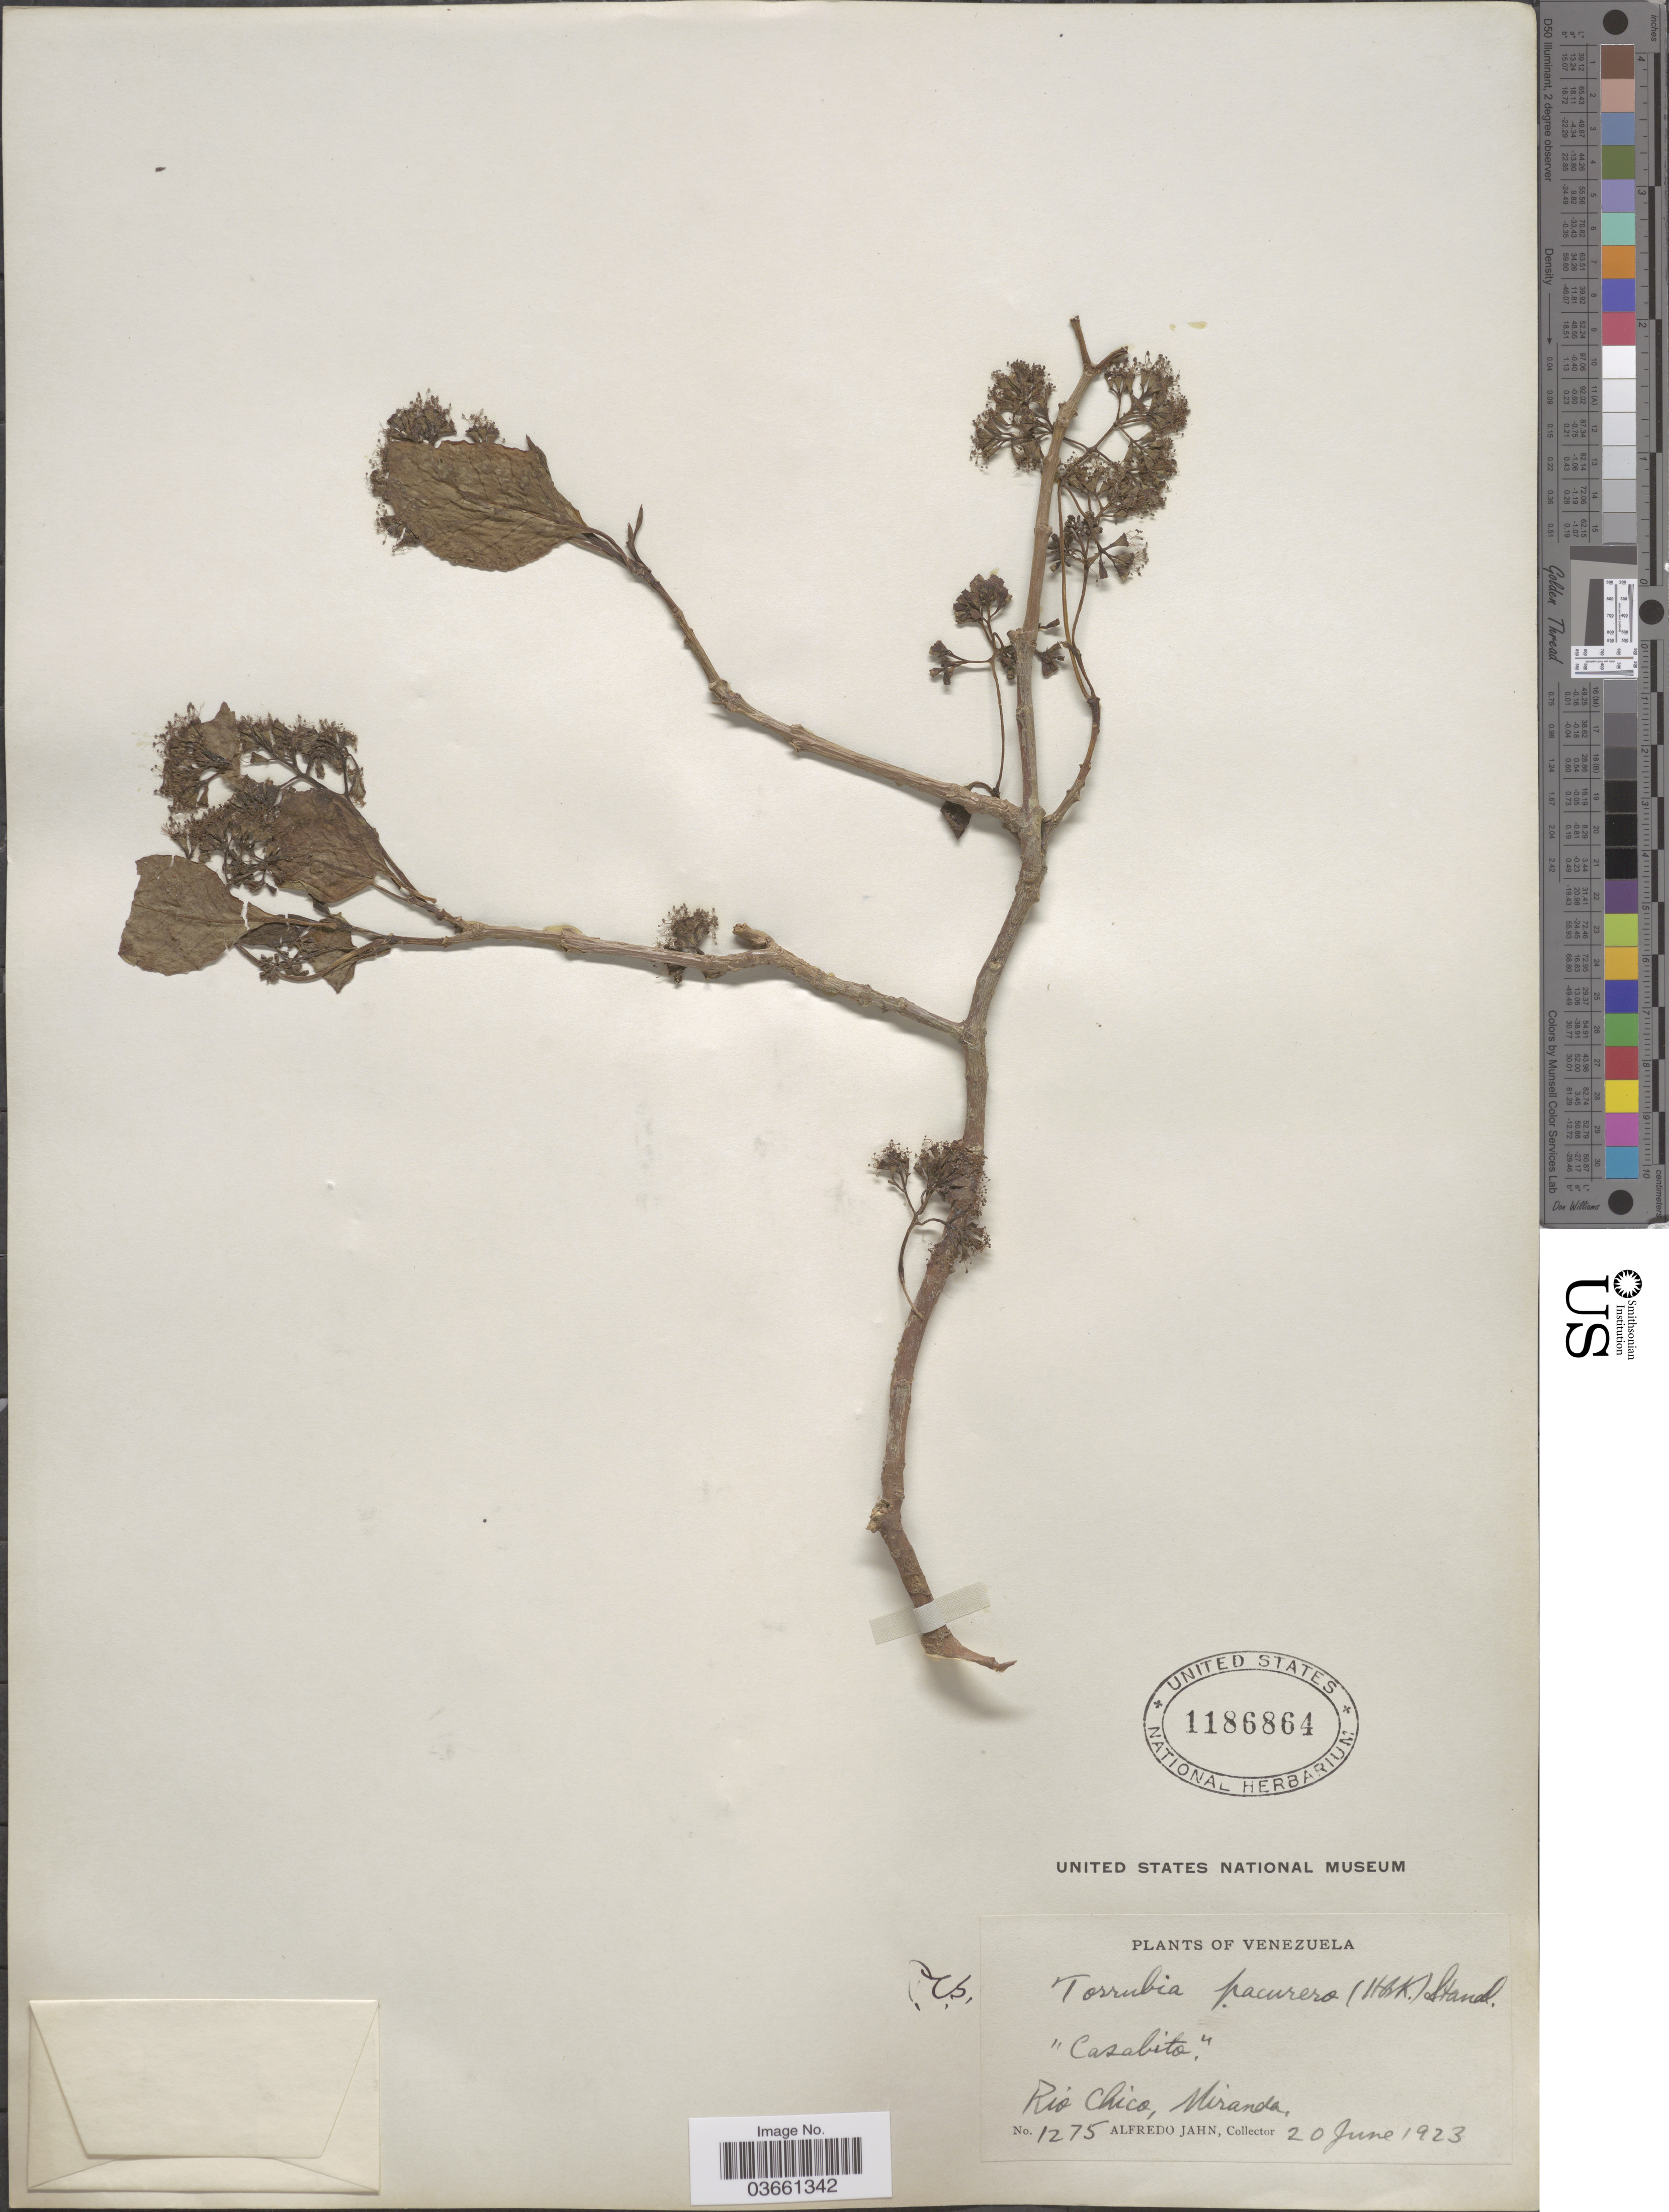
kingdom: Plantae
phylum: Tracheophyta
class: Magnoliopsida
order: Caryophyllales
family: Nyctaginaceae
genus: Guapira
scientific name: Guapira pacurero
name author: (Kunth) Little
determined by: Strong, Mark T., (BOT), Smithsonian Institution - National Museum of Natural History (UNITED STATES)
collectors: A. Jahn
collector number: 1275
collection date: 1923-06-20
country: Venezuela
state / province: Miranda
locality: Rio Chico.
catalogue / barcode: US 1186864